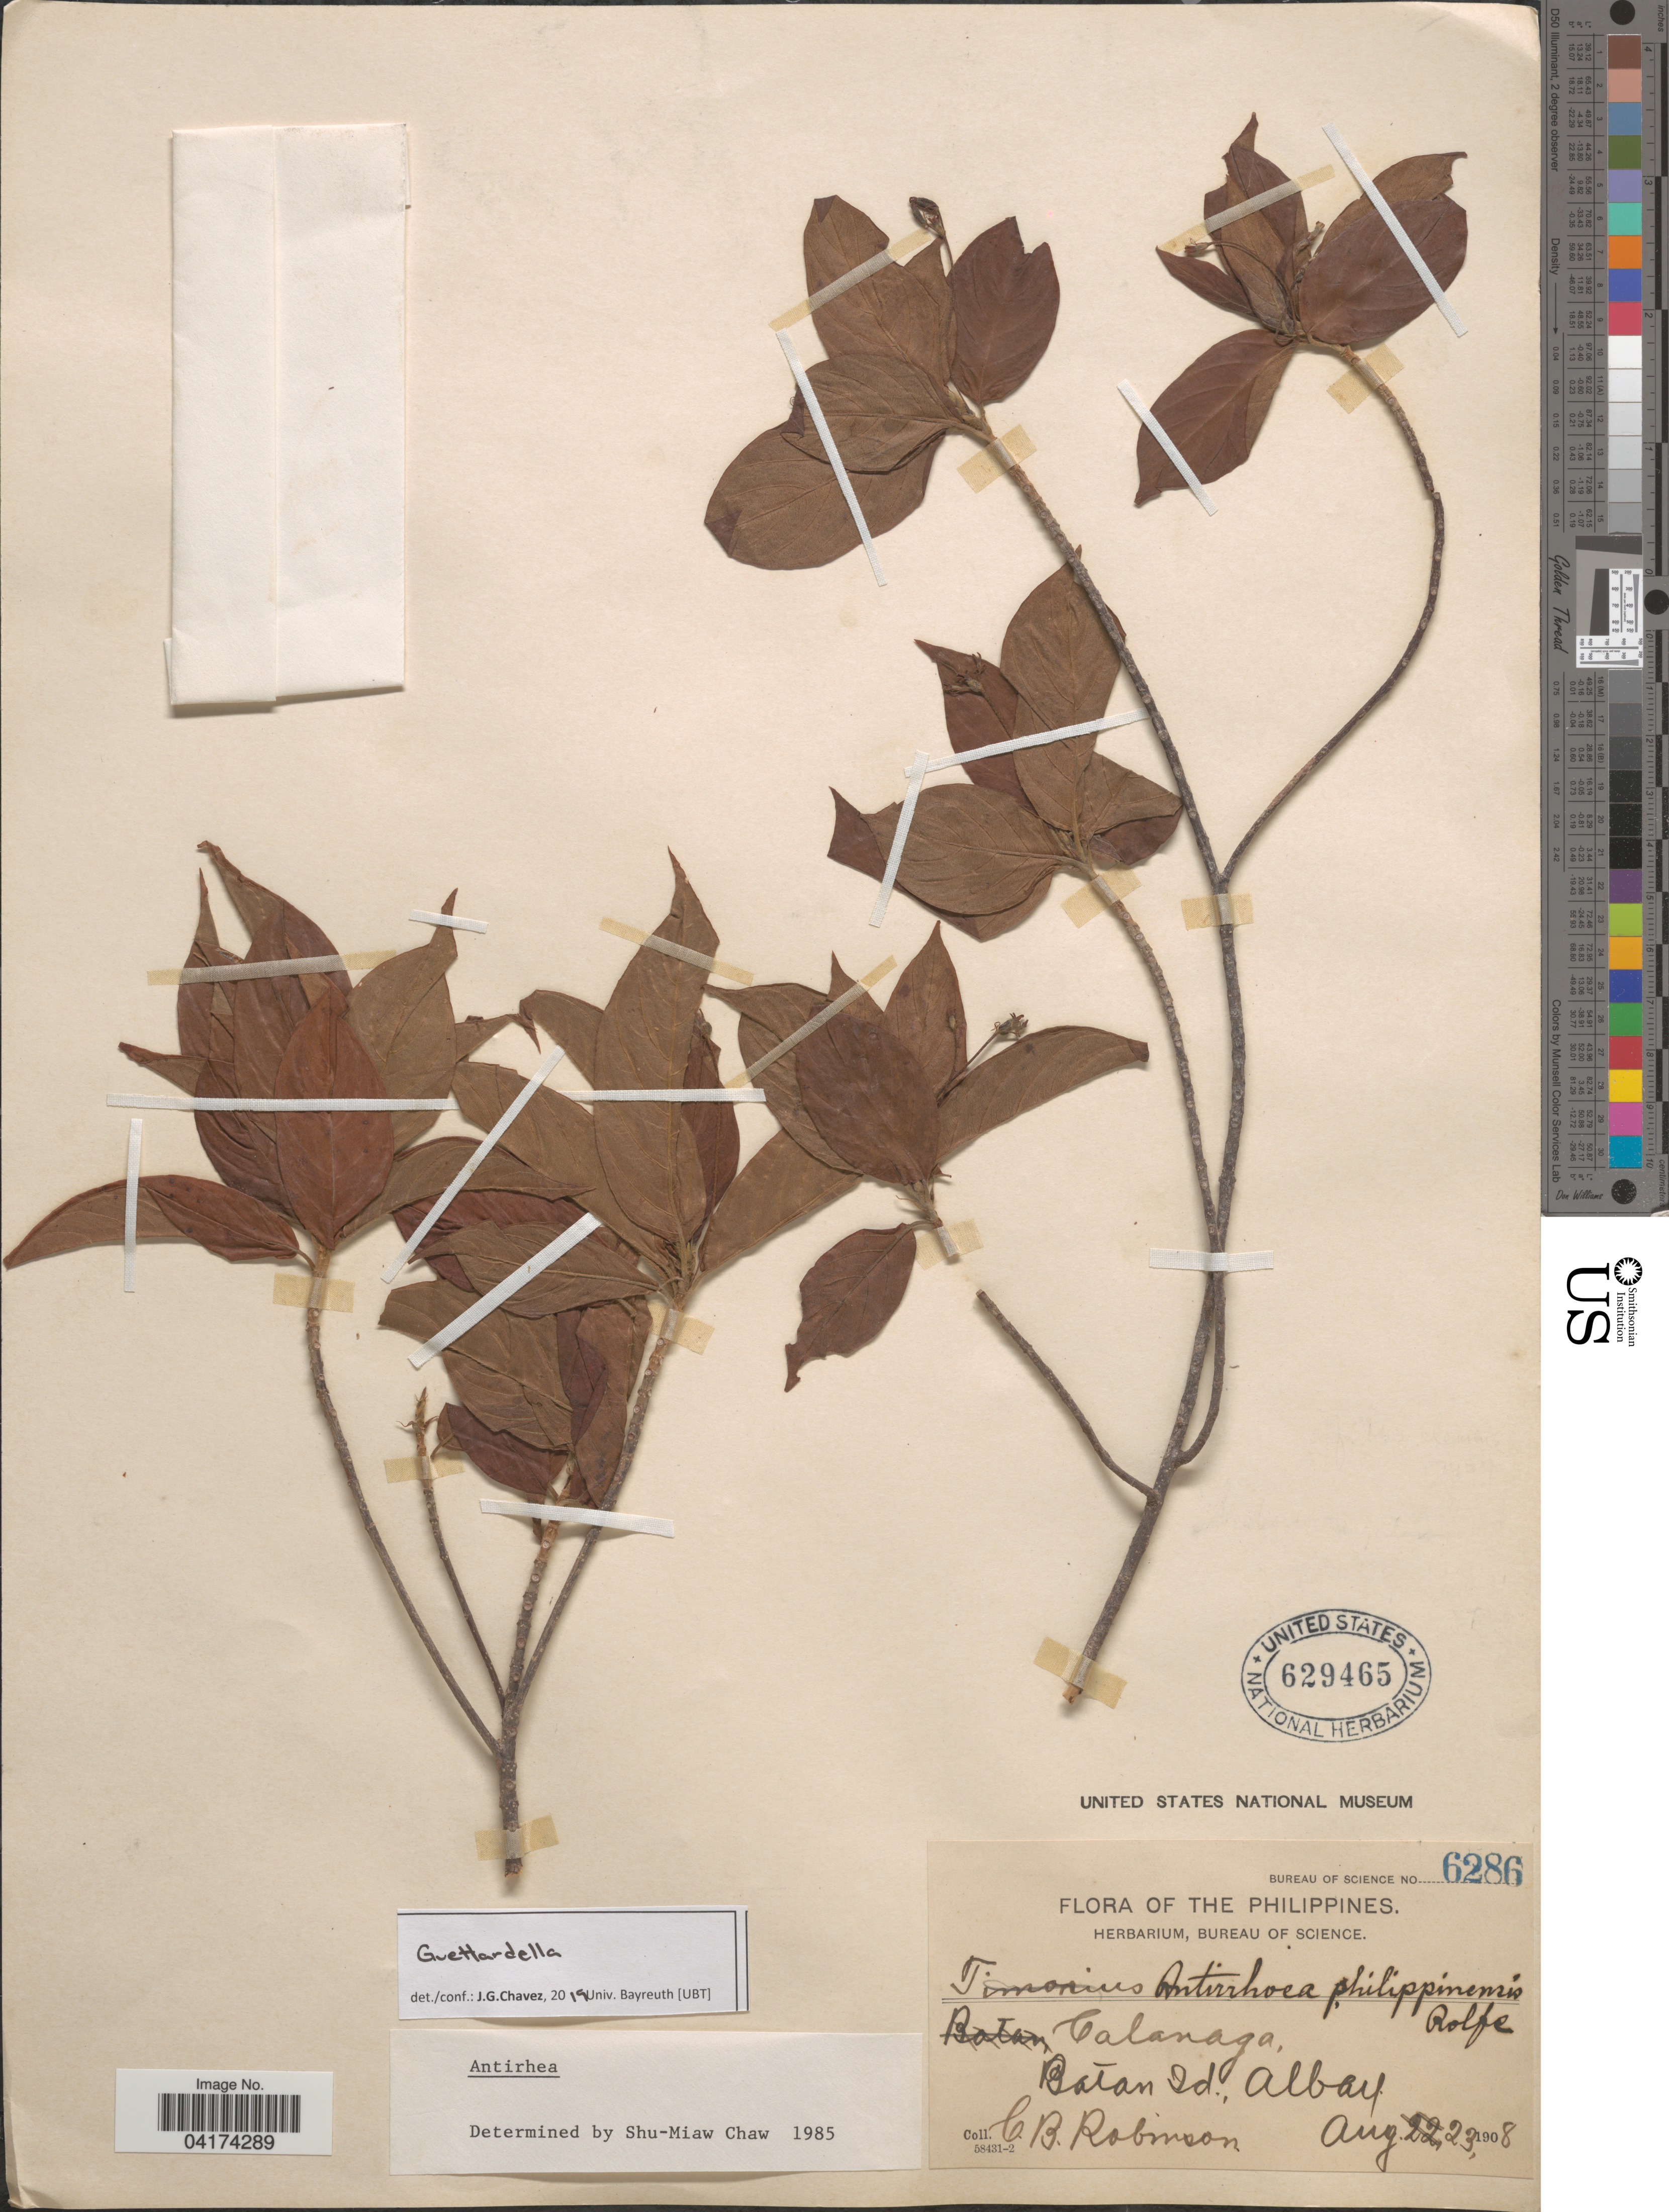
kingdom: Plantae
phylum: Tracheophyta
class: Magnoliopsida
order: Gentianales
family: Rubiaceae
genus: Guettardella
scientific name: Guettardella sp.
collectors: C. Robinson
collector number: Bureau of Science 6286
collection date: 1908-08-23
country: Philippines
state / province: Cagayan Valley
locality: Calanaga, Batan Id., Albay.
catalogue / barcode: US 629465